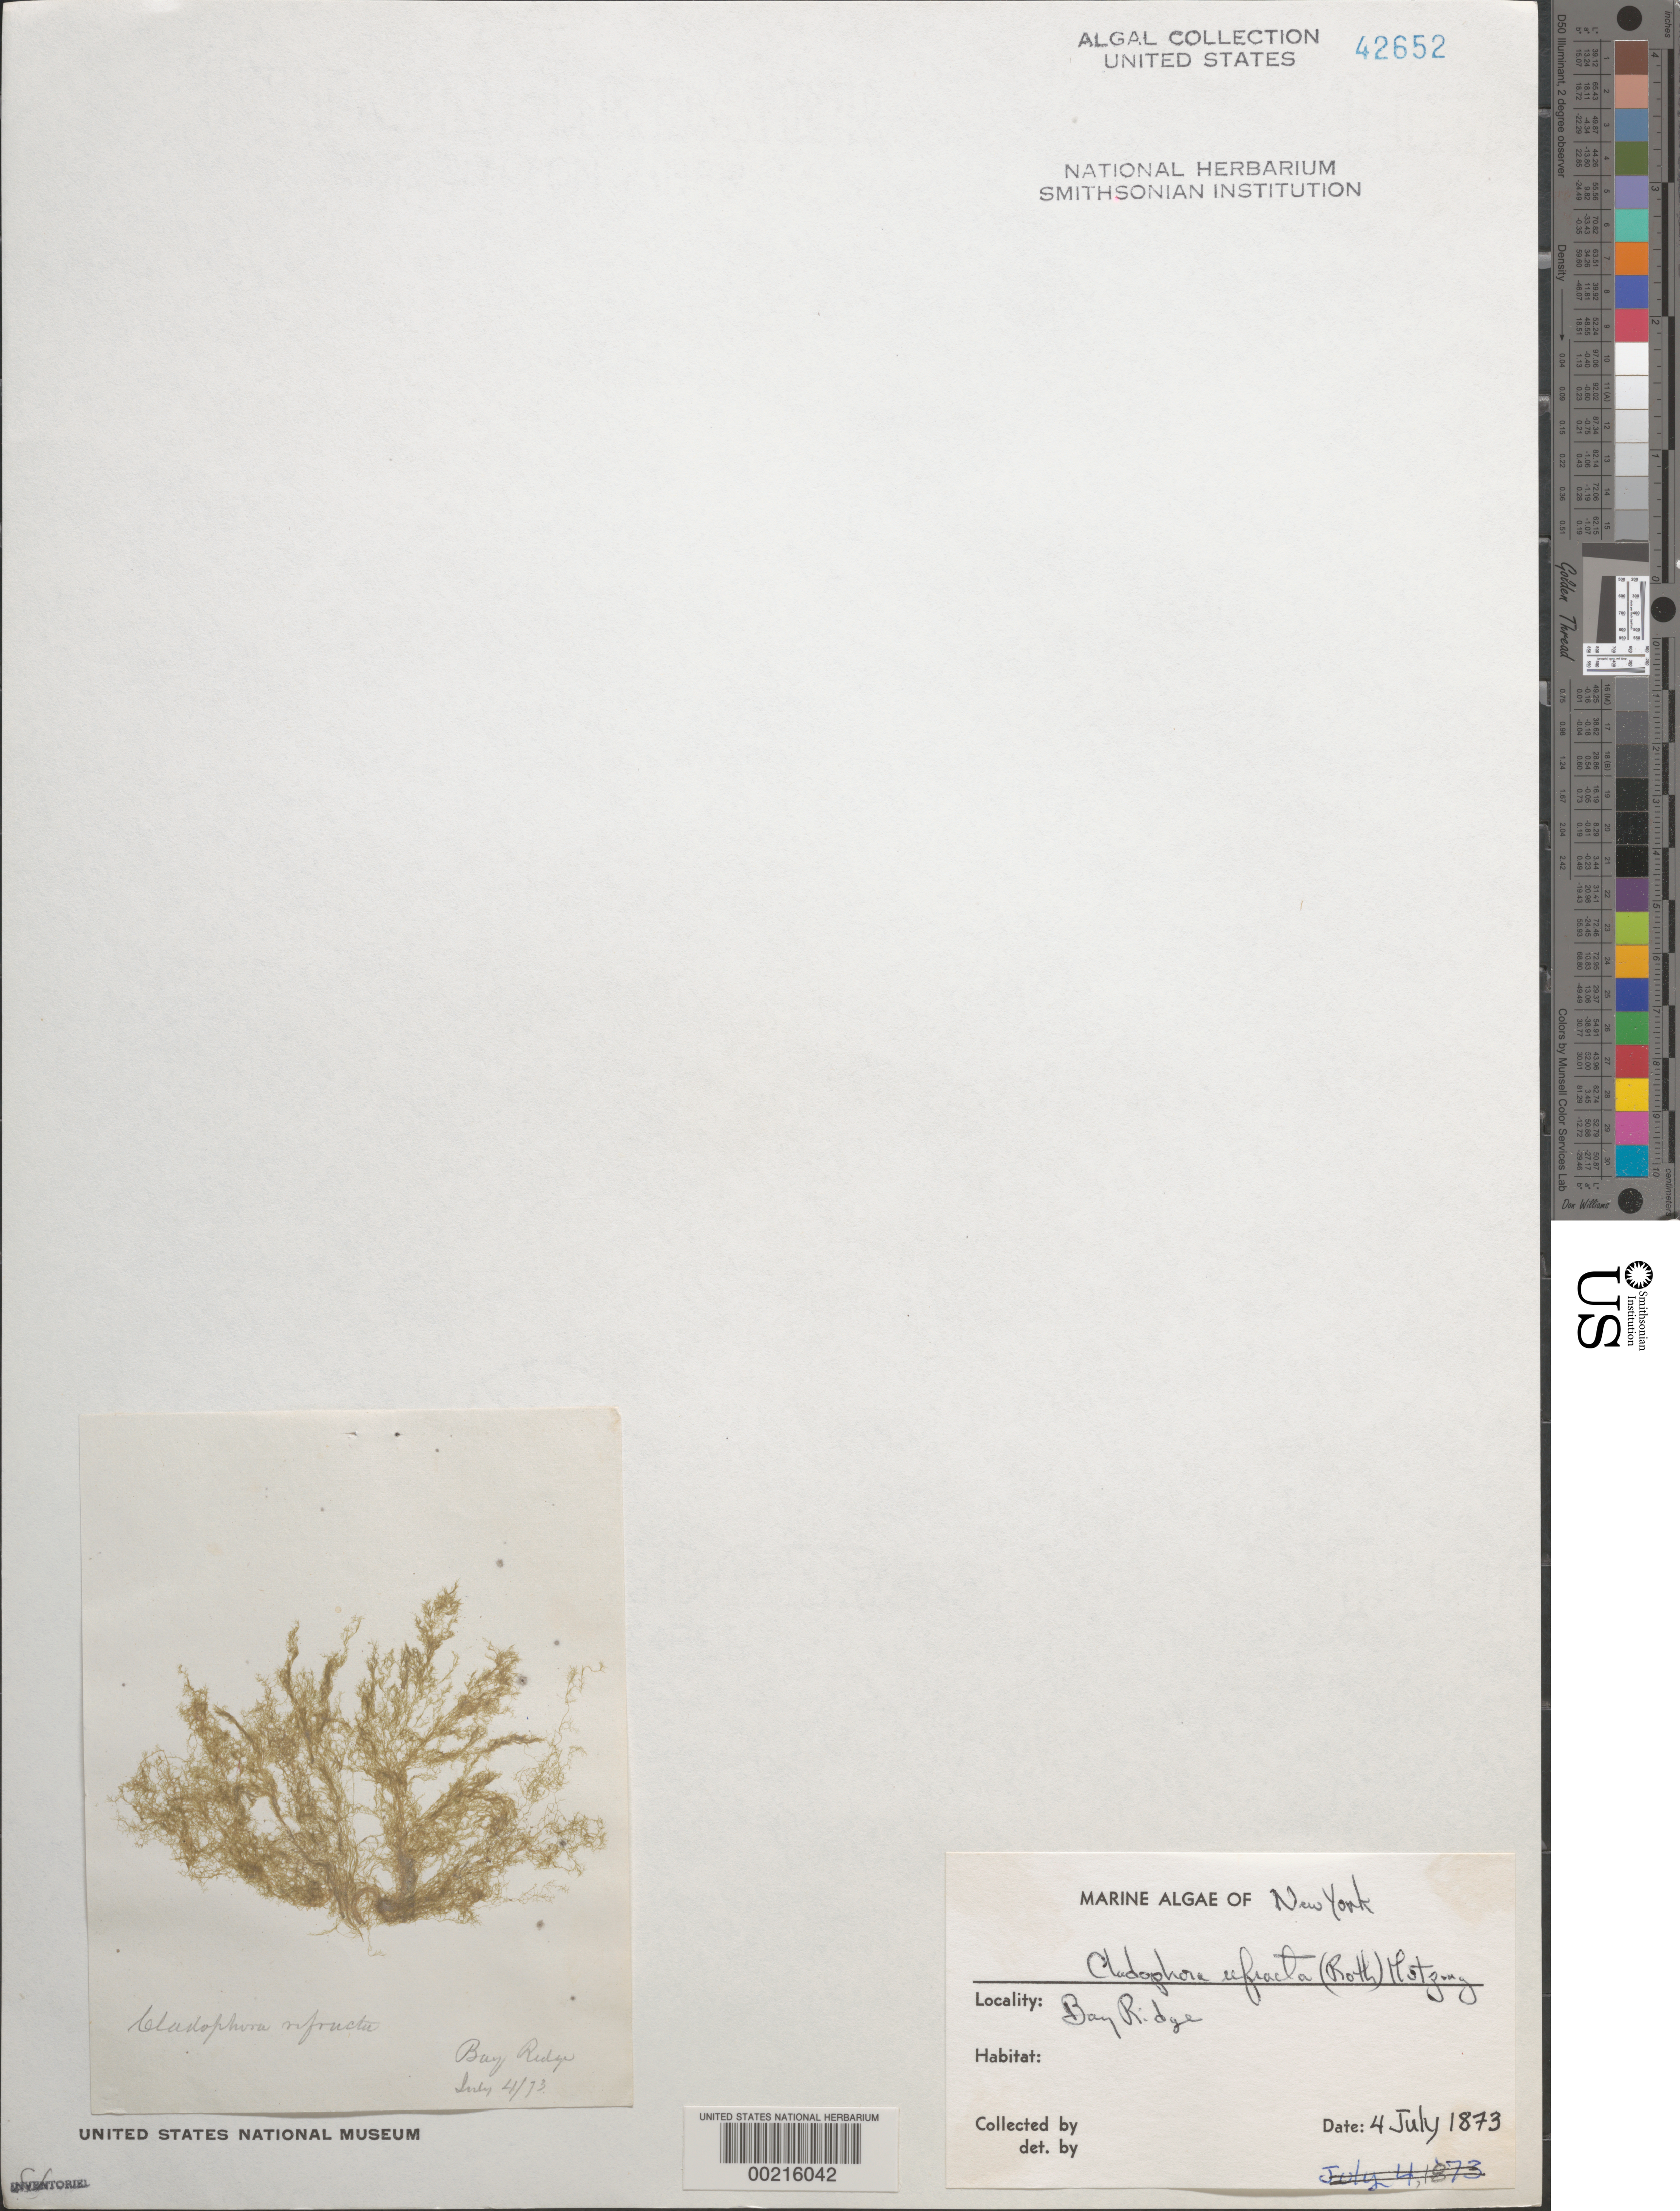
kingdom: Plantae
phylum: Chlorophyta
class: Ulvophyceae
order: Cladophorales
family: Cladophoraceae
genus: Cladophora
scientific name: Cladophora refracta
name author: (Roth) Kütz.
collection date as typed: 04 Jul 1873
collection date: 1873-07-04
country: United States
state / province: New York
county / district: Kings County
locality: Bay Ridge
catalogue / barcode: US 42652